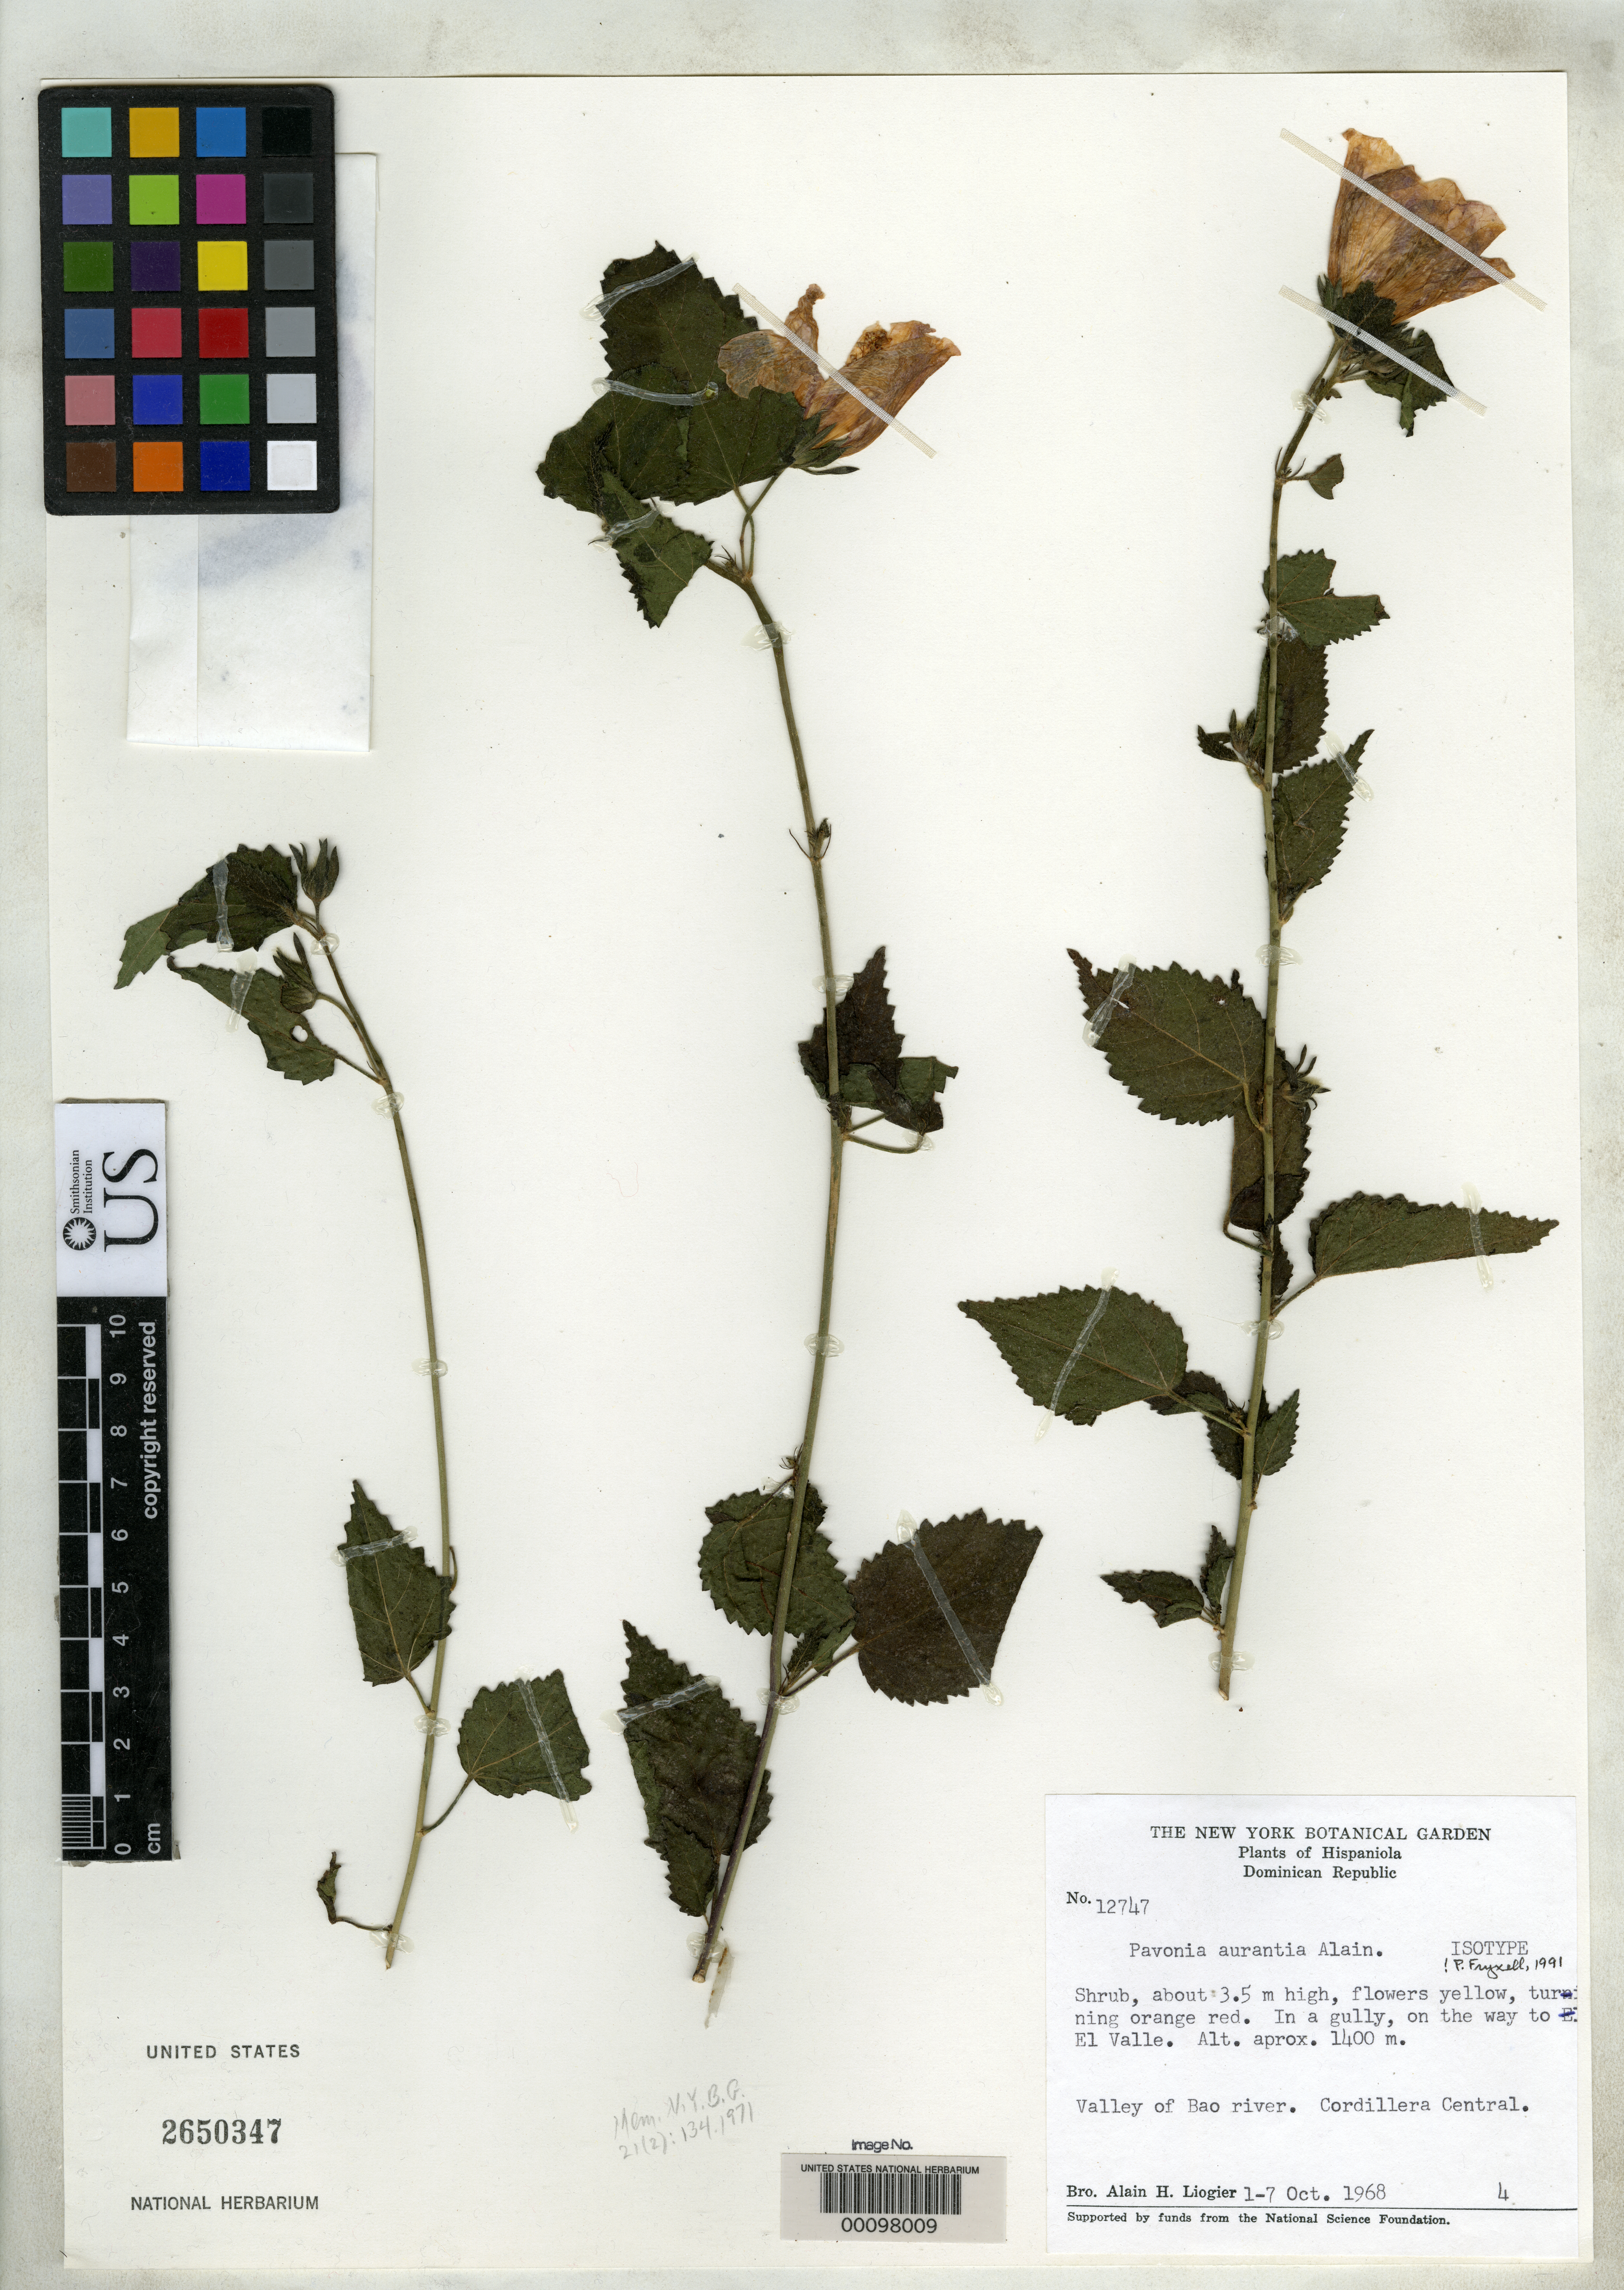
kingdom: Plantae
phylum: Tracheophyta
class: Magnoliopsida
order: Malvales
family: Malvaceae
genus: Pavonia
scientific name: Pavonia aurantia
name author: Alain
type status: Isotype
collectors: A. H. Liogier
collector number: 12747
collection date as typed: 01 Oct 1968 to 07 Oct 1968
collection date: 1968-10-01/1968-10-07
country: Dominican Republic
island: Hispaniola Island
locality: Bao River Valley, on way to El Valle.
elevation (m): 1400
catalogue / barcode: US 2650347